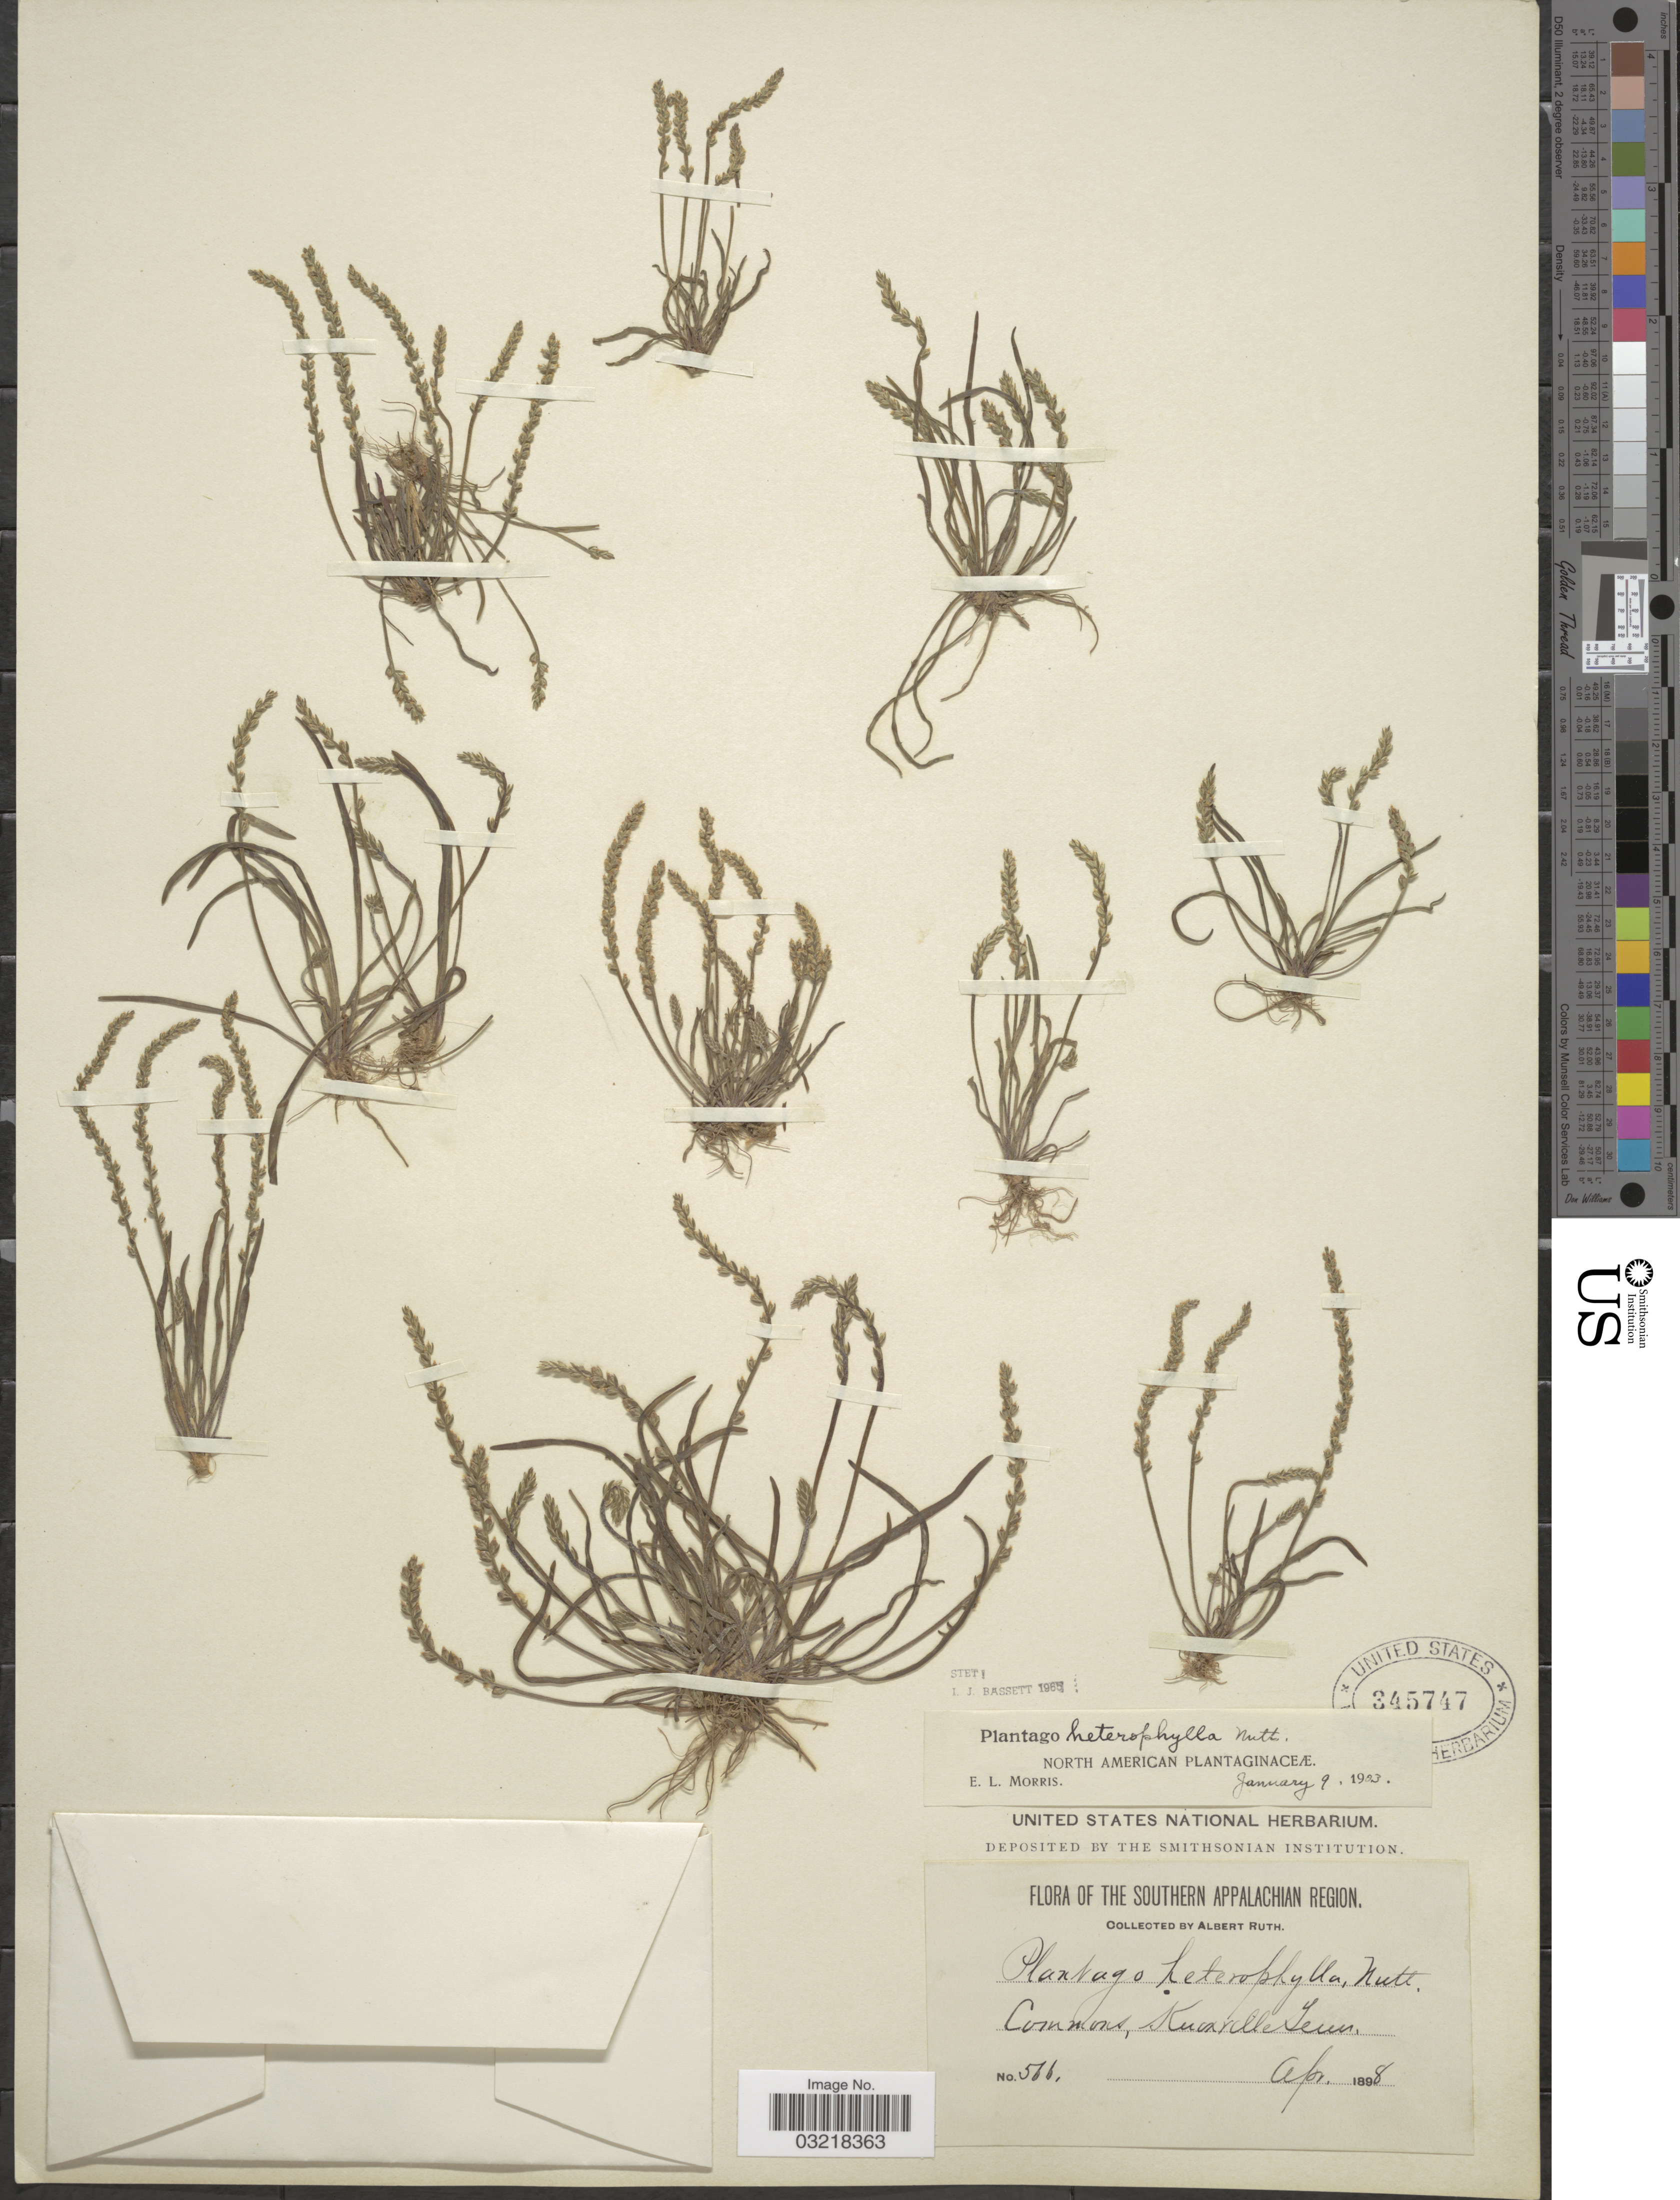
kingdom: Plantae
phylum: Tracheophyta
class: Magnoliopsida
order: Lamiales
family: Plantaginaceae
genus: Plantago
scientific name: Plantago heterophylla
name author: Nutt.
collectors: A. Ruth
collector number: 566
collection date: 1898-04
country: United States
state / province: Tennessee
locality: The Southern Appalachian Region. Knoxville.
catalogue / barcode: US 345747